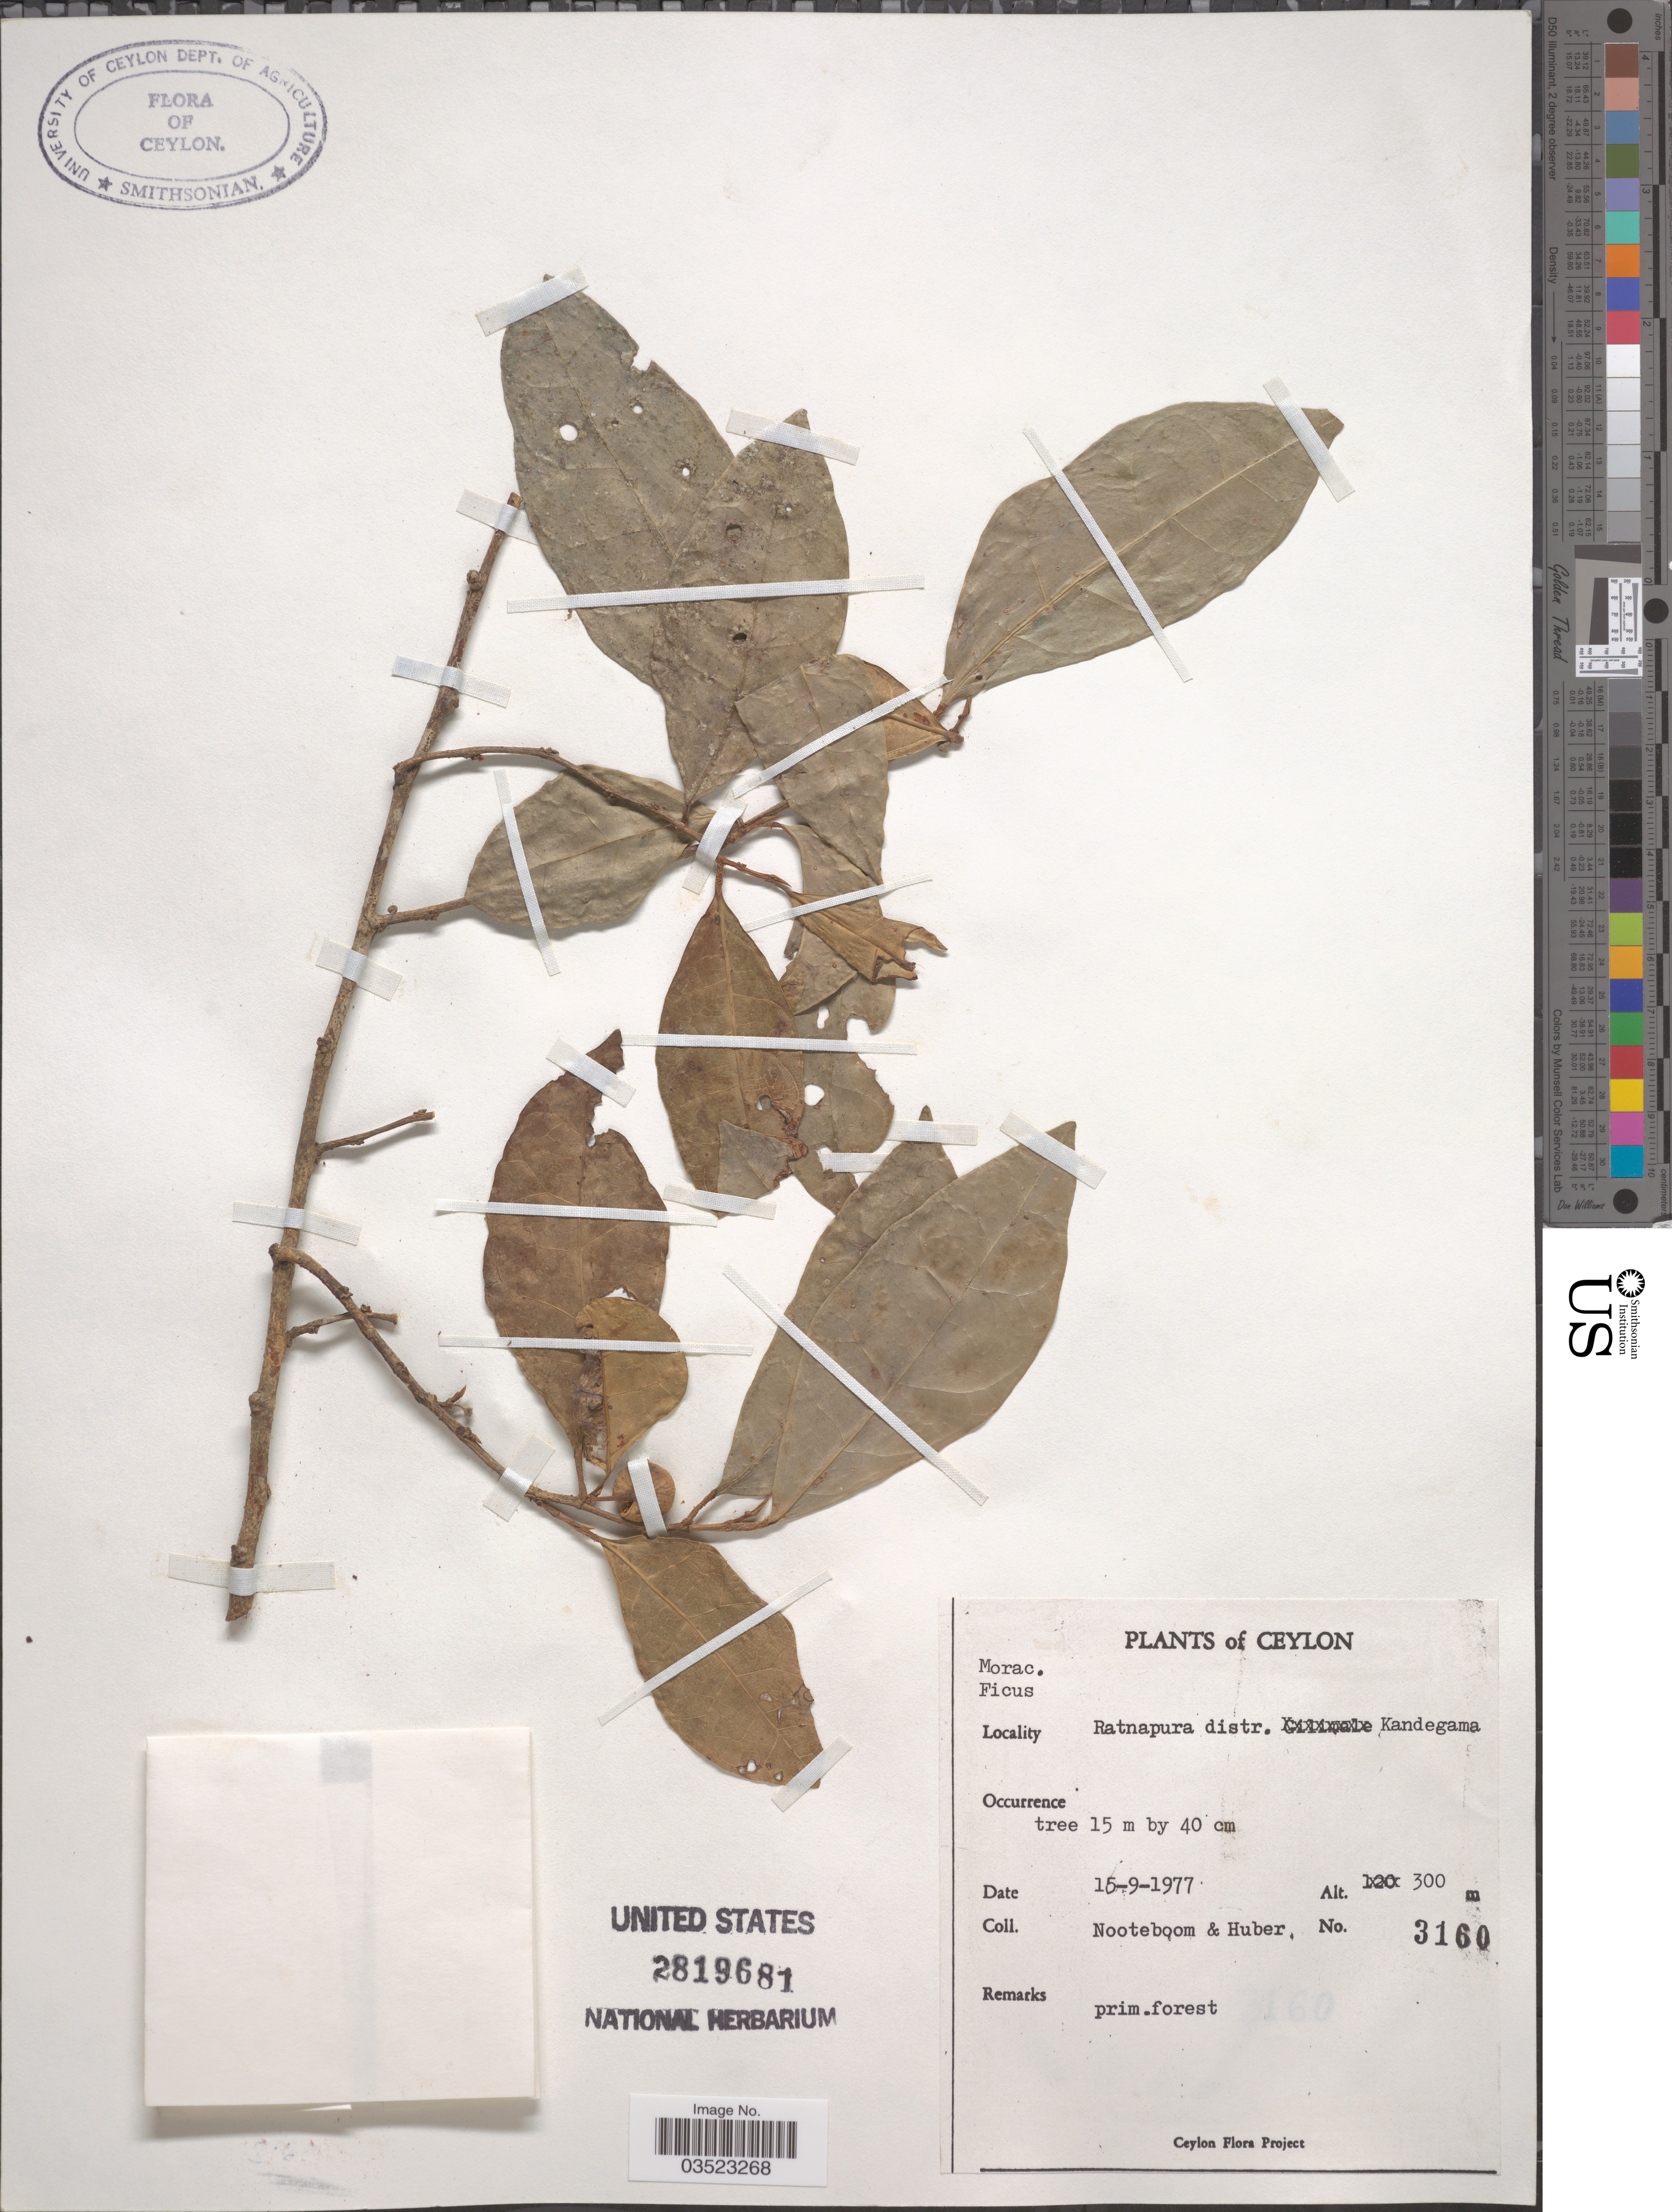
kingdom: Plantae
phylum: Tracheophyta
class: Magnoliopsida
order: Rosales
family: Moraceae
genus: Ficus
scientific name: Ficus sp.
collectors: Nooteboom, -- & Huber, --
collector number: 3160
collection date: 1977-09-15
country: Sri Lanka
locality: Ceylon. Ratnapura distr. Kandegama.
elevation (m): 300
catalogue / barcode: US 2819681